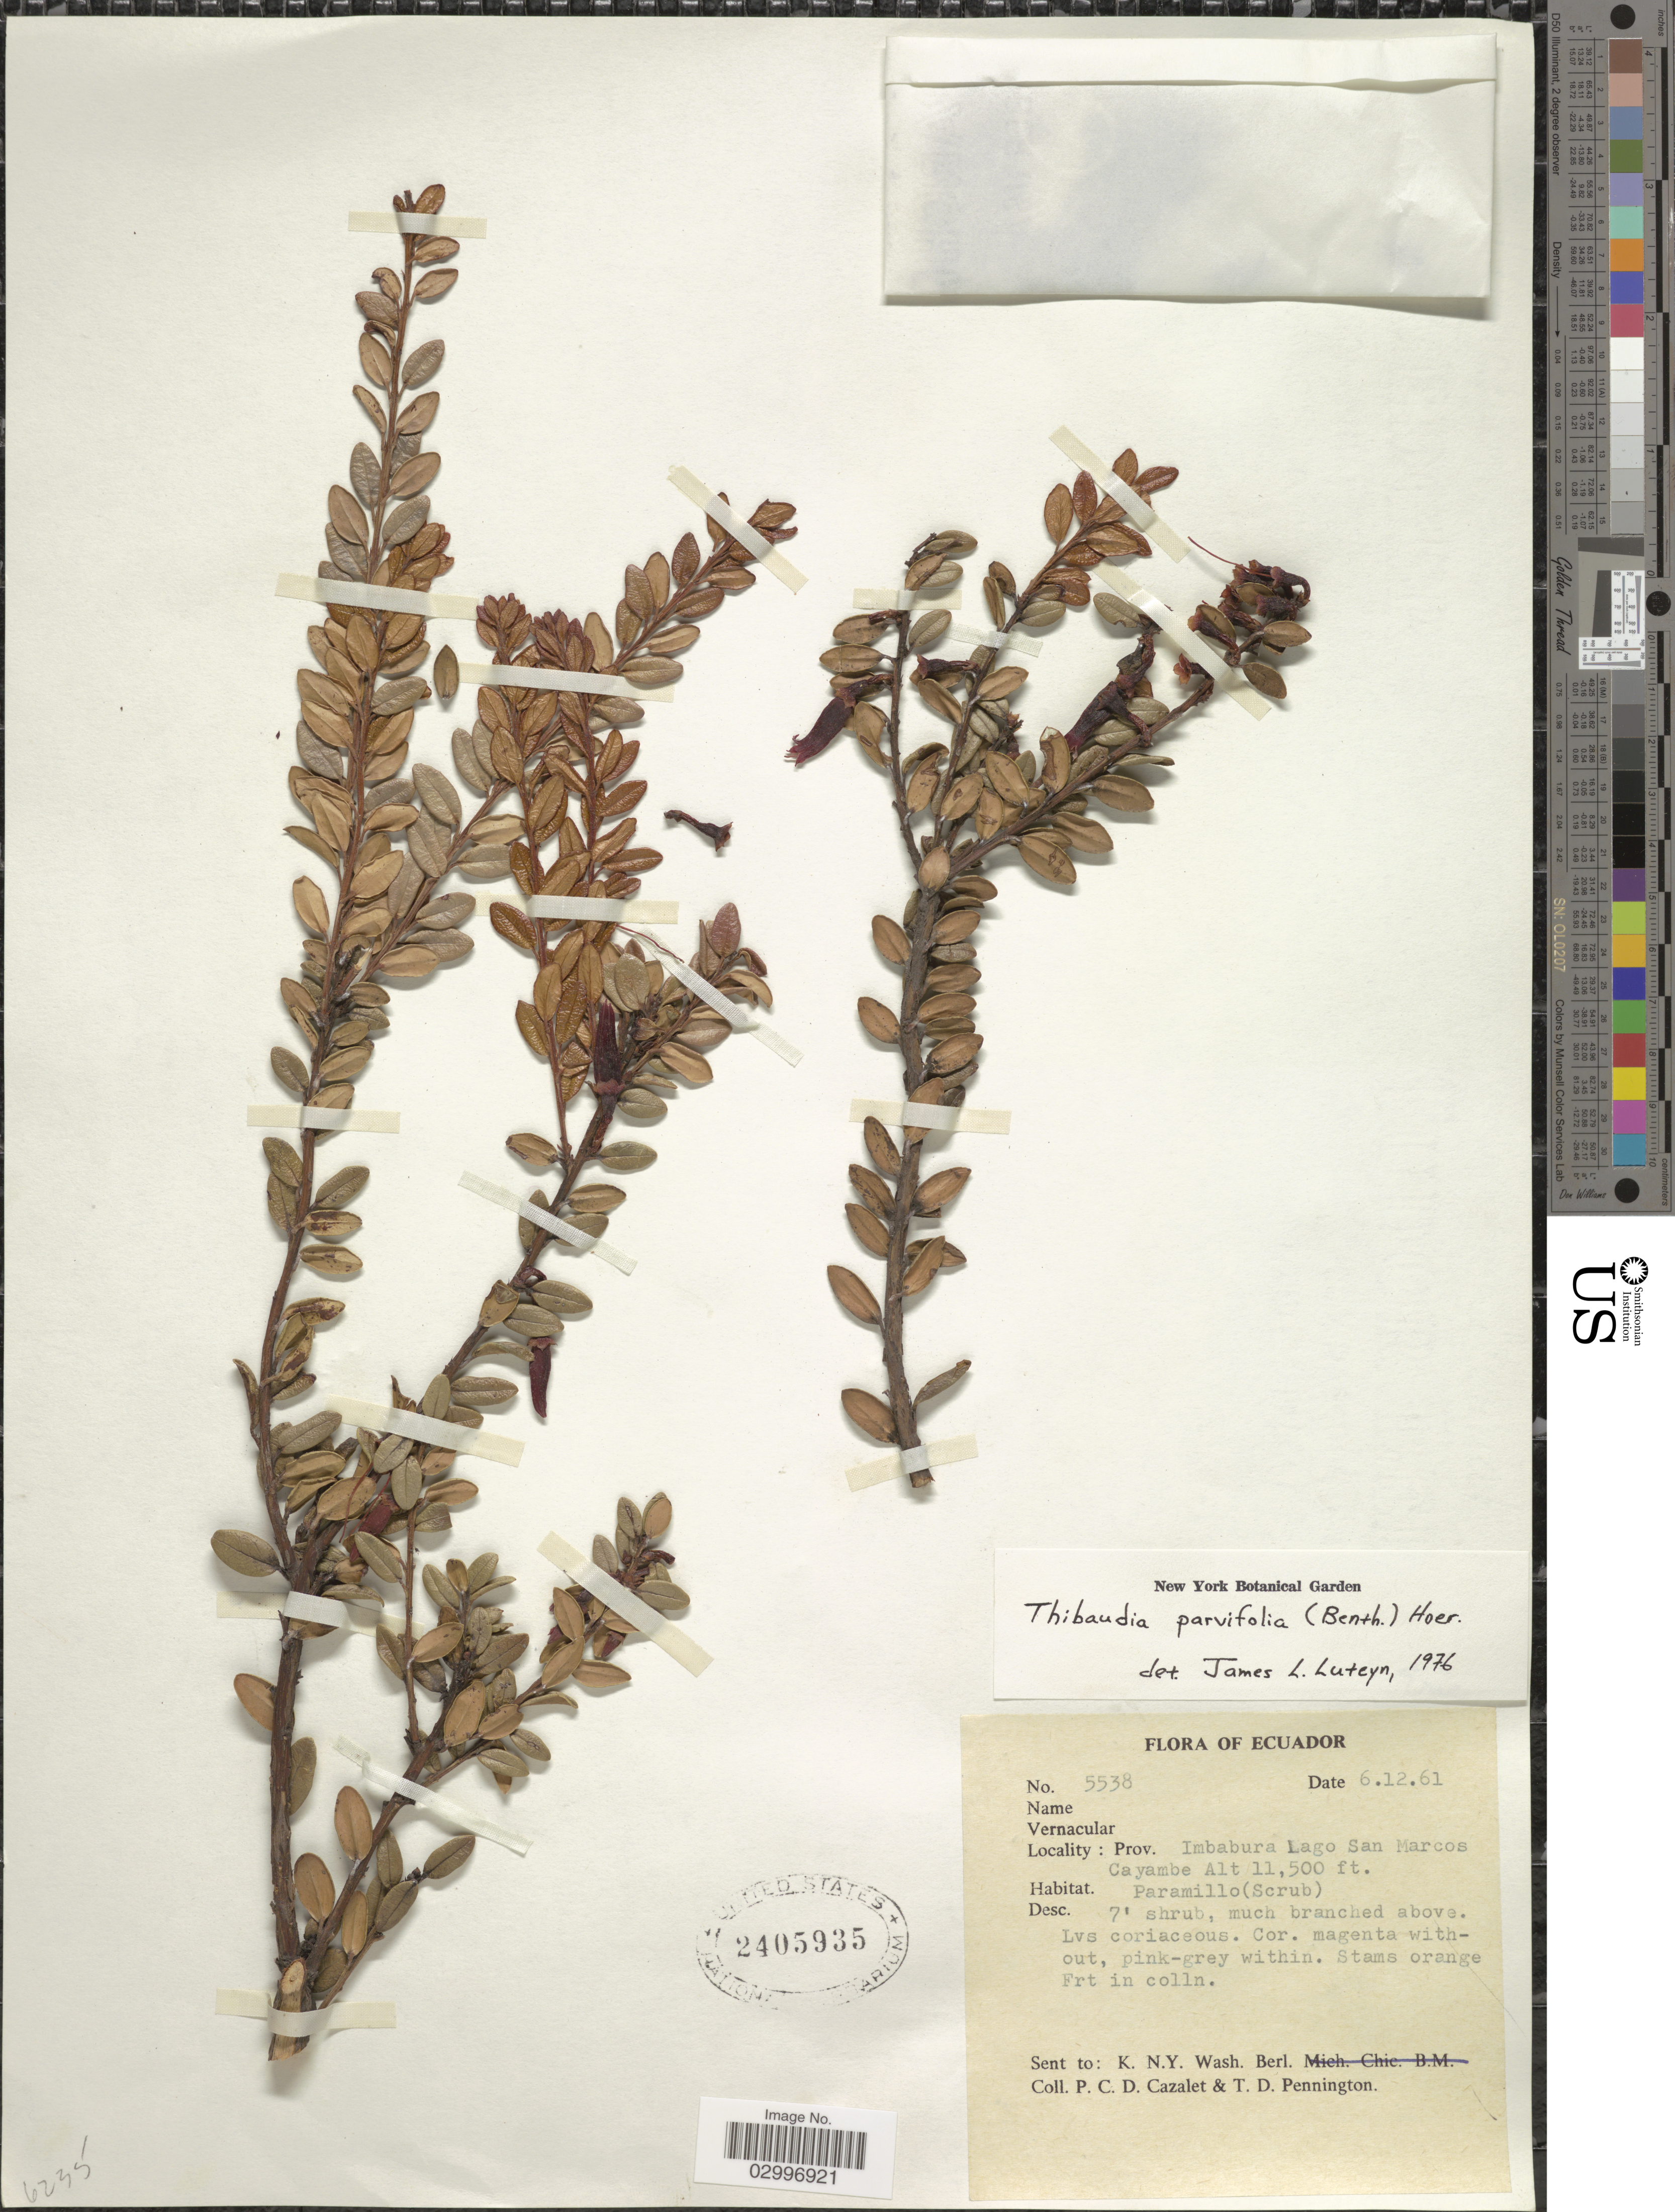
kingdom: Plantae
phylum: Tracheophyta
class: Magnoliopsida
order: Ericales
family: Ericaceae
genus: Thibaudia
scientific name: Thibaudia parvifolia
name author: (Benth.) Hoerold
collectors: P. C. D. Cazalet & T. D. Pennington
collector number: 5538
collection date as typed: Transcribed d/m/y: 6/12/61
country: Ecuador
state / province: Imbabura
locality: Lago San Marcos Cayambe.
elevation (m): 3505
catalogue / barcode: US 2405935